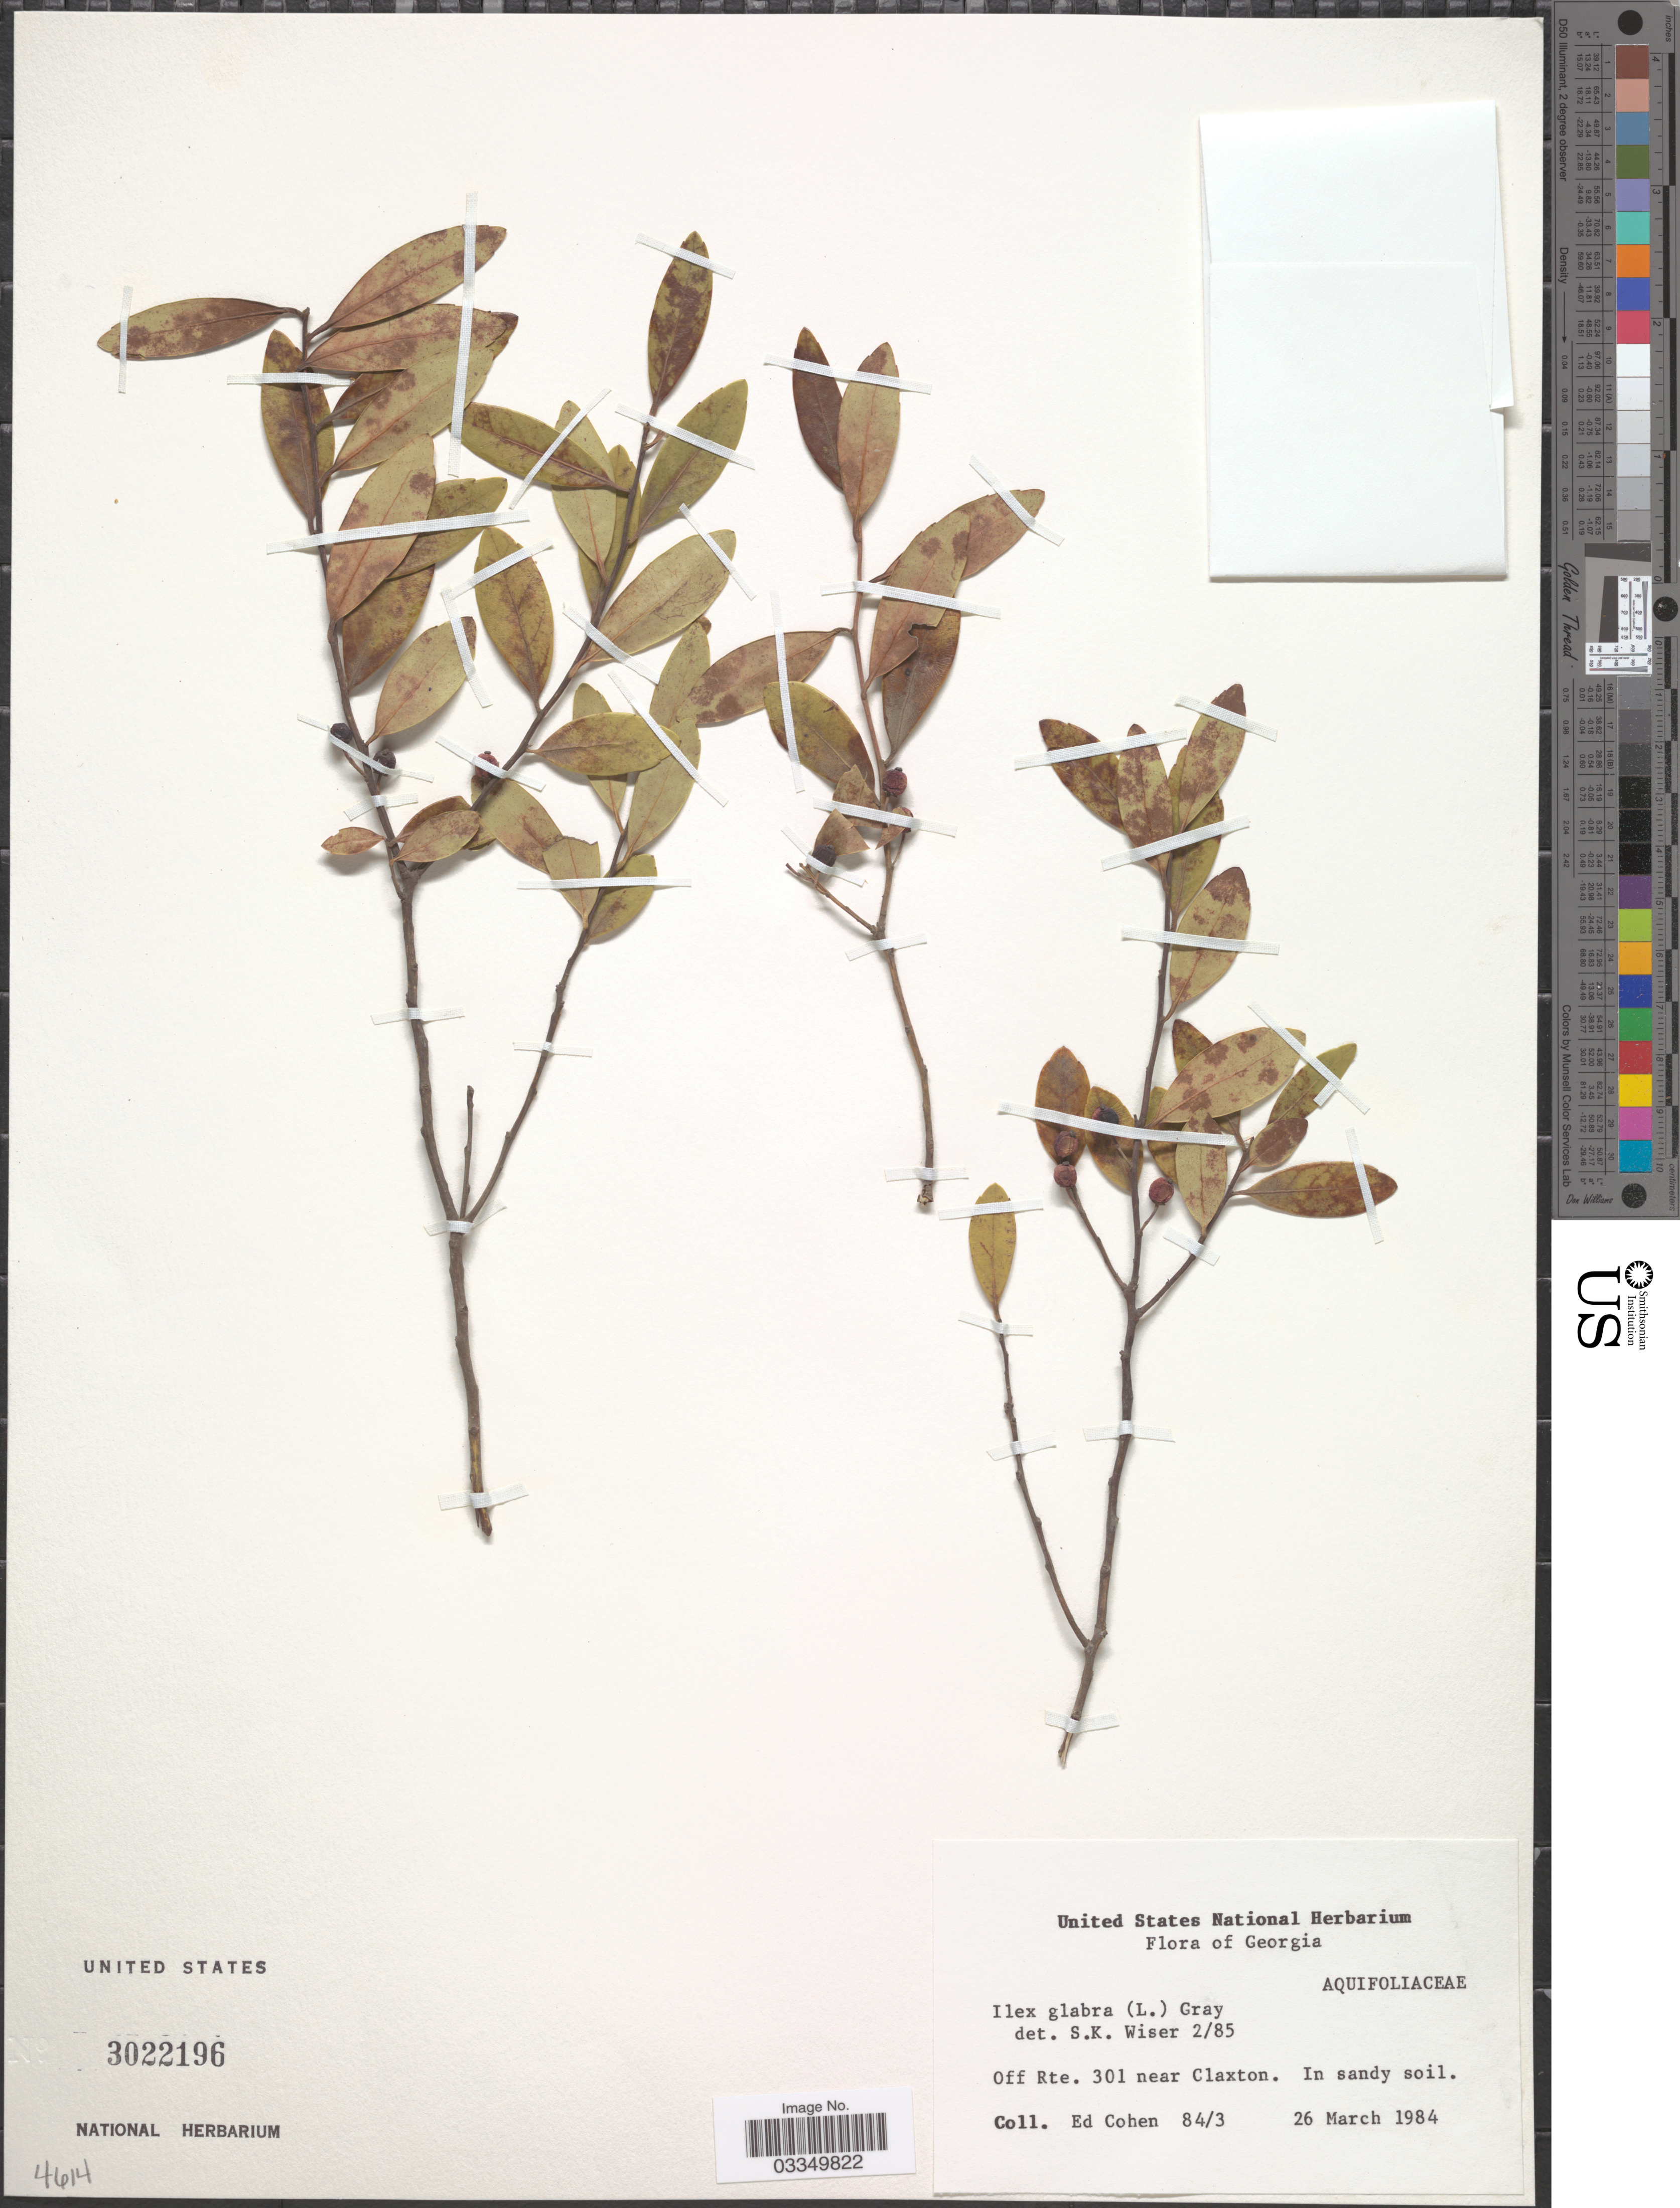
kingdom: Plantae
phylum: Tracheophyta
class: Magnoliopsida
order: Aquifoliales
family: Aquifoliaceae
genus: Ilex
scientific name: Ilex glabra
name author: (L.) A. Gray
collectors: E. Cohen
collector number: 84/3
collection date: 1984-03-26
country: United States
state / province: Georgia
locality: Off Rte. 301 near Claxton.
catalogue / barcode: US 3022196